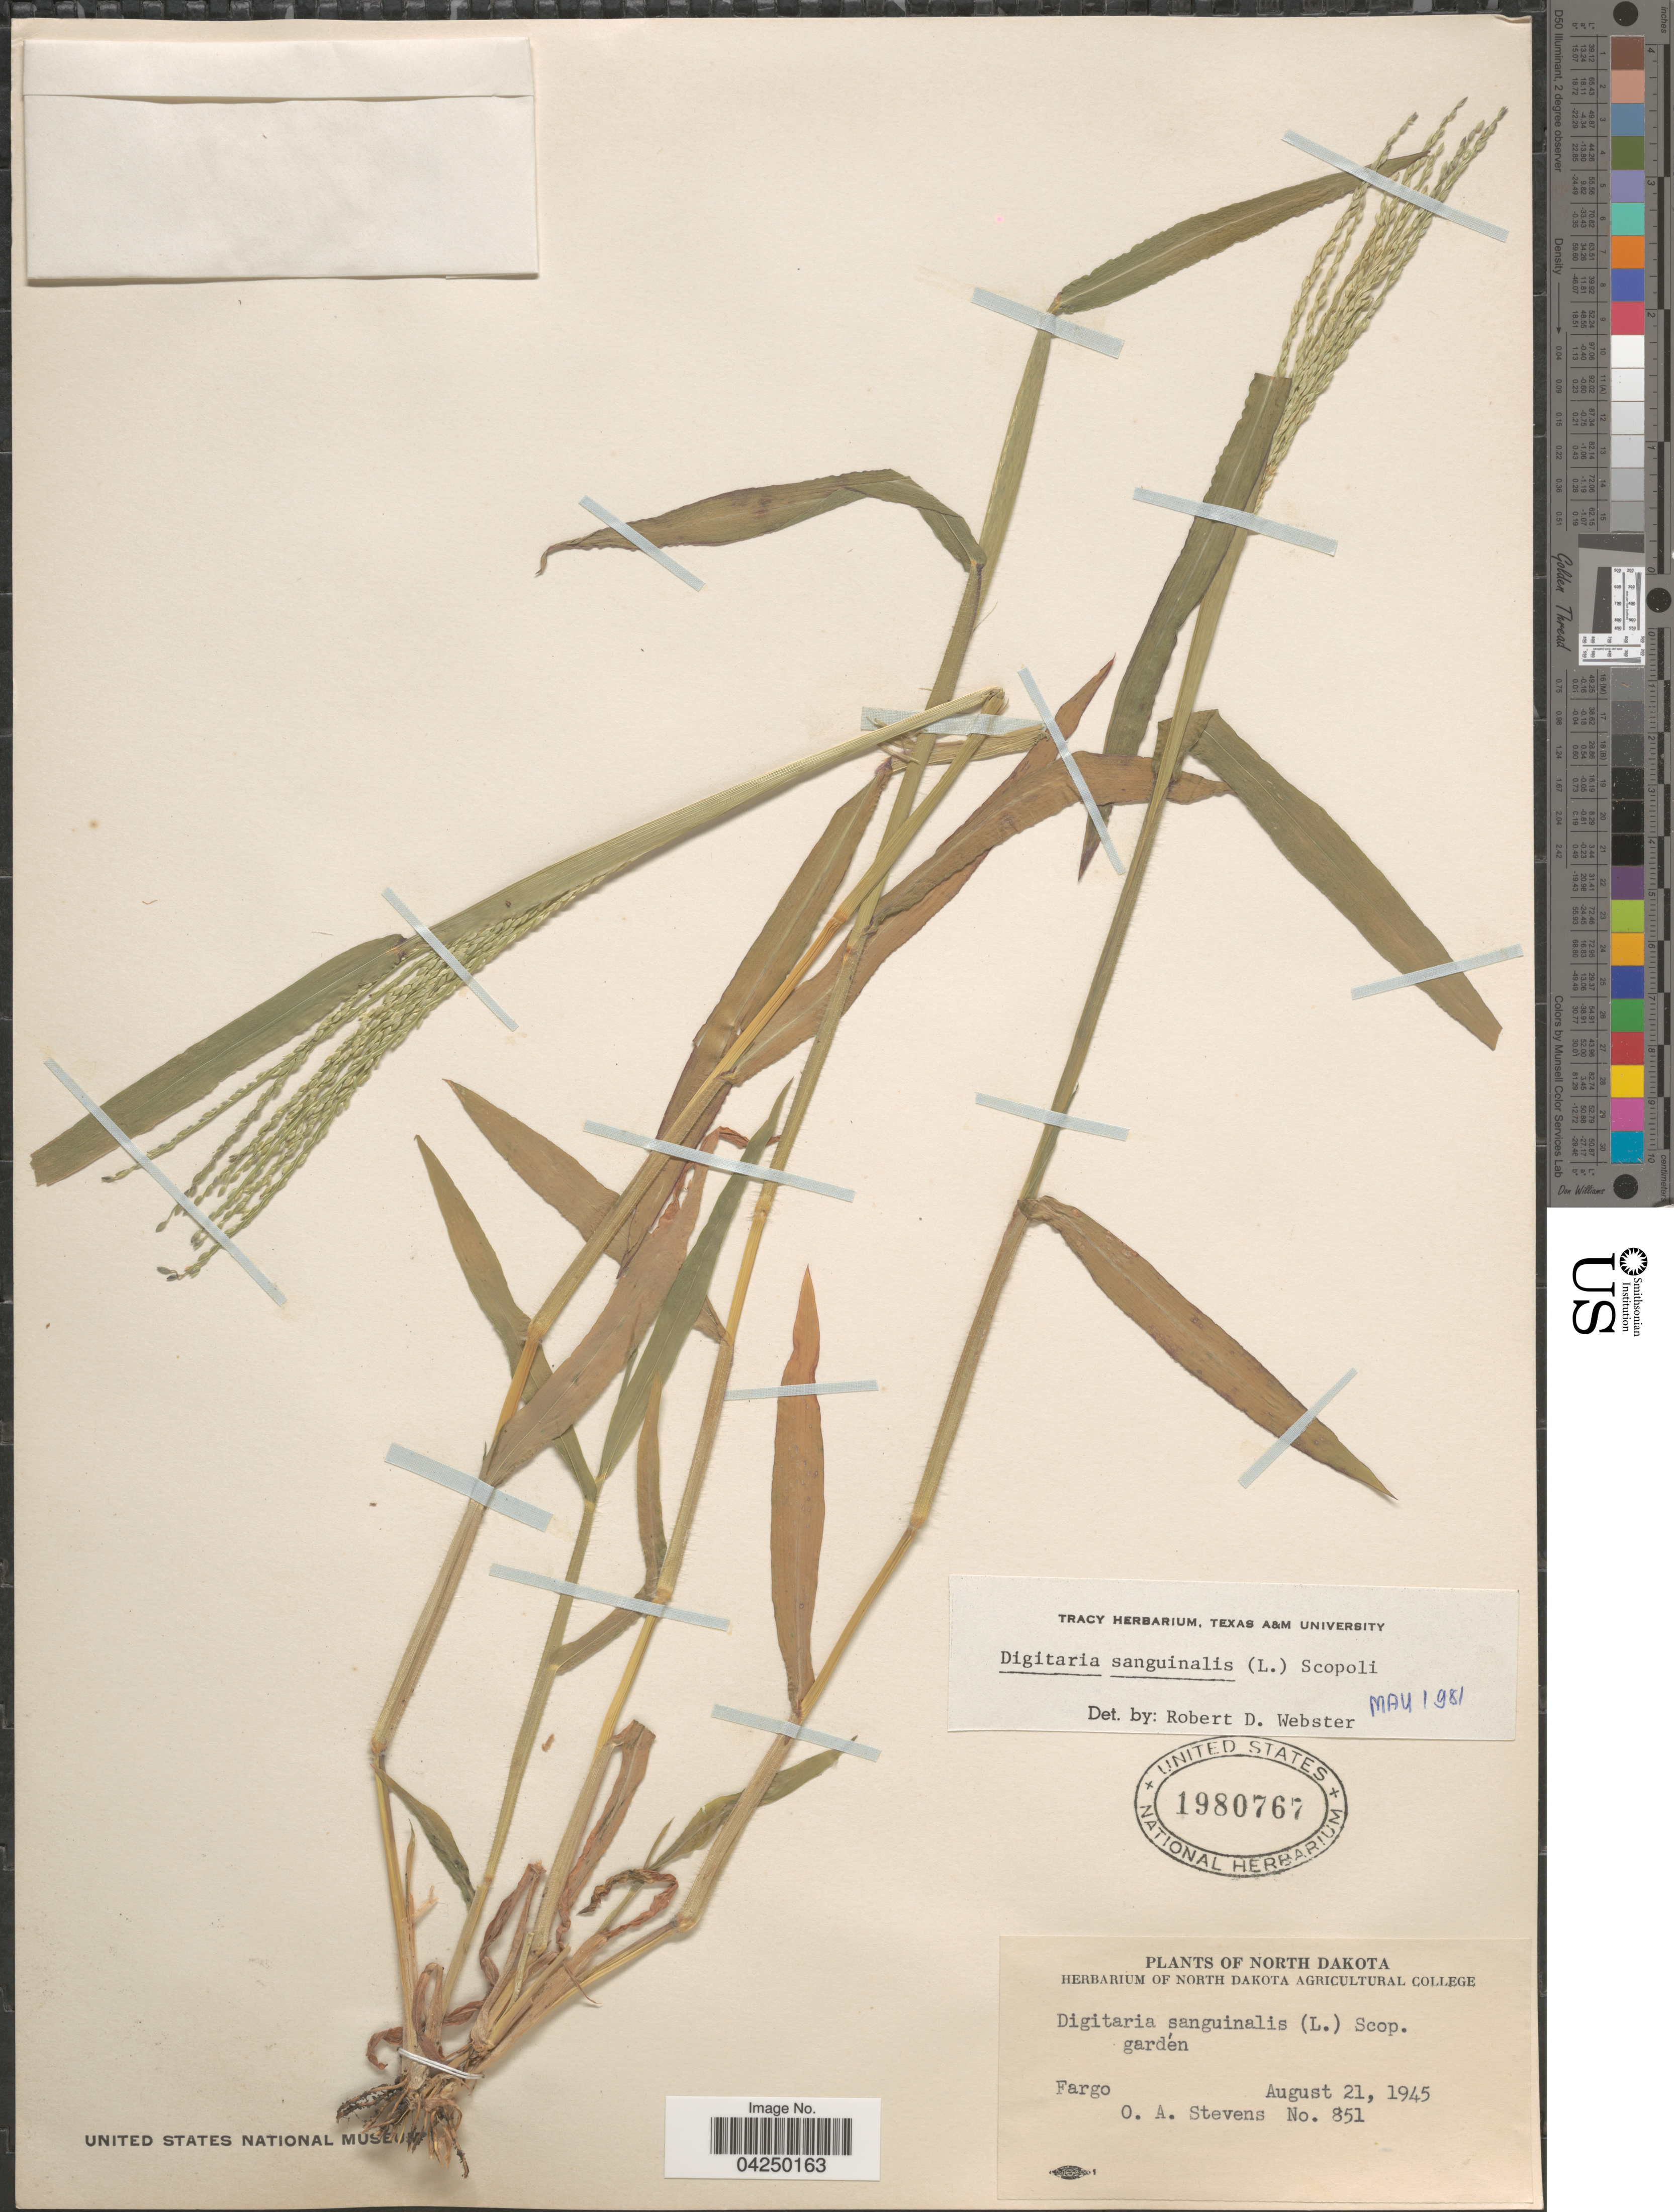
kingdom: Plantae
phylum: Tracheophyta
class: Liliopsida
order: Poales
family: Poaceae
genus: Digitaria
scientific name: Digitaria sanguinalis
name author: (L.) Scop.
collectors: O. A. Stevens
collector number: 851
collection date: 1945-08-21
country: United States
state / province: North Dakota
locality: Gardén. Fargo.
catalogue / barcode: US 1980767